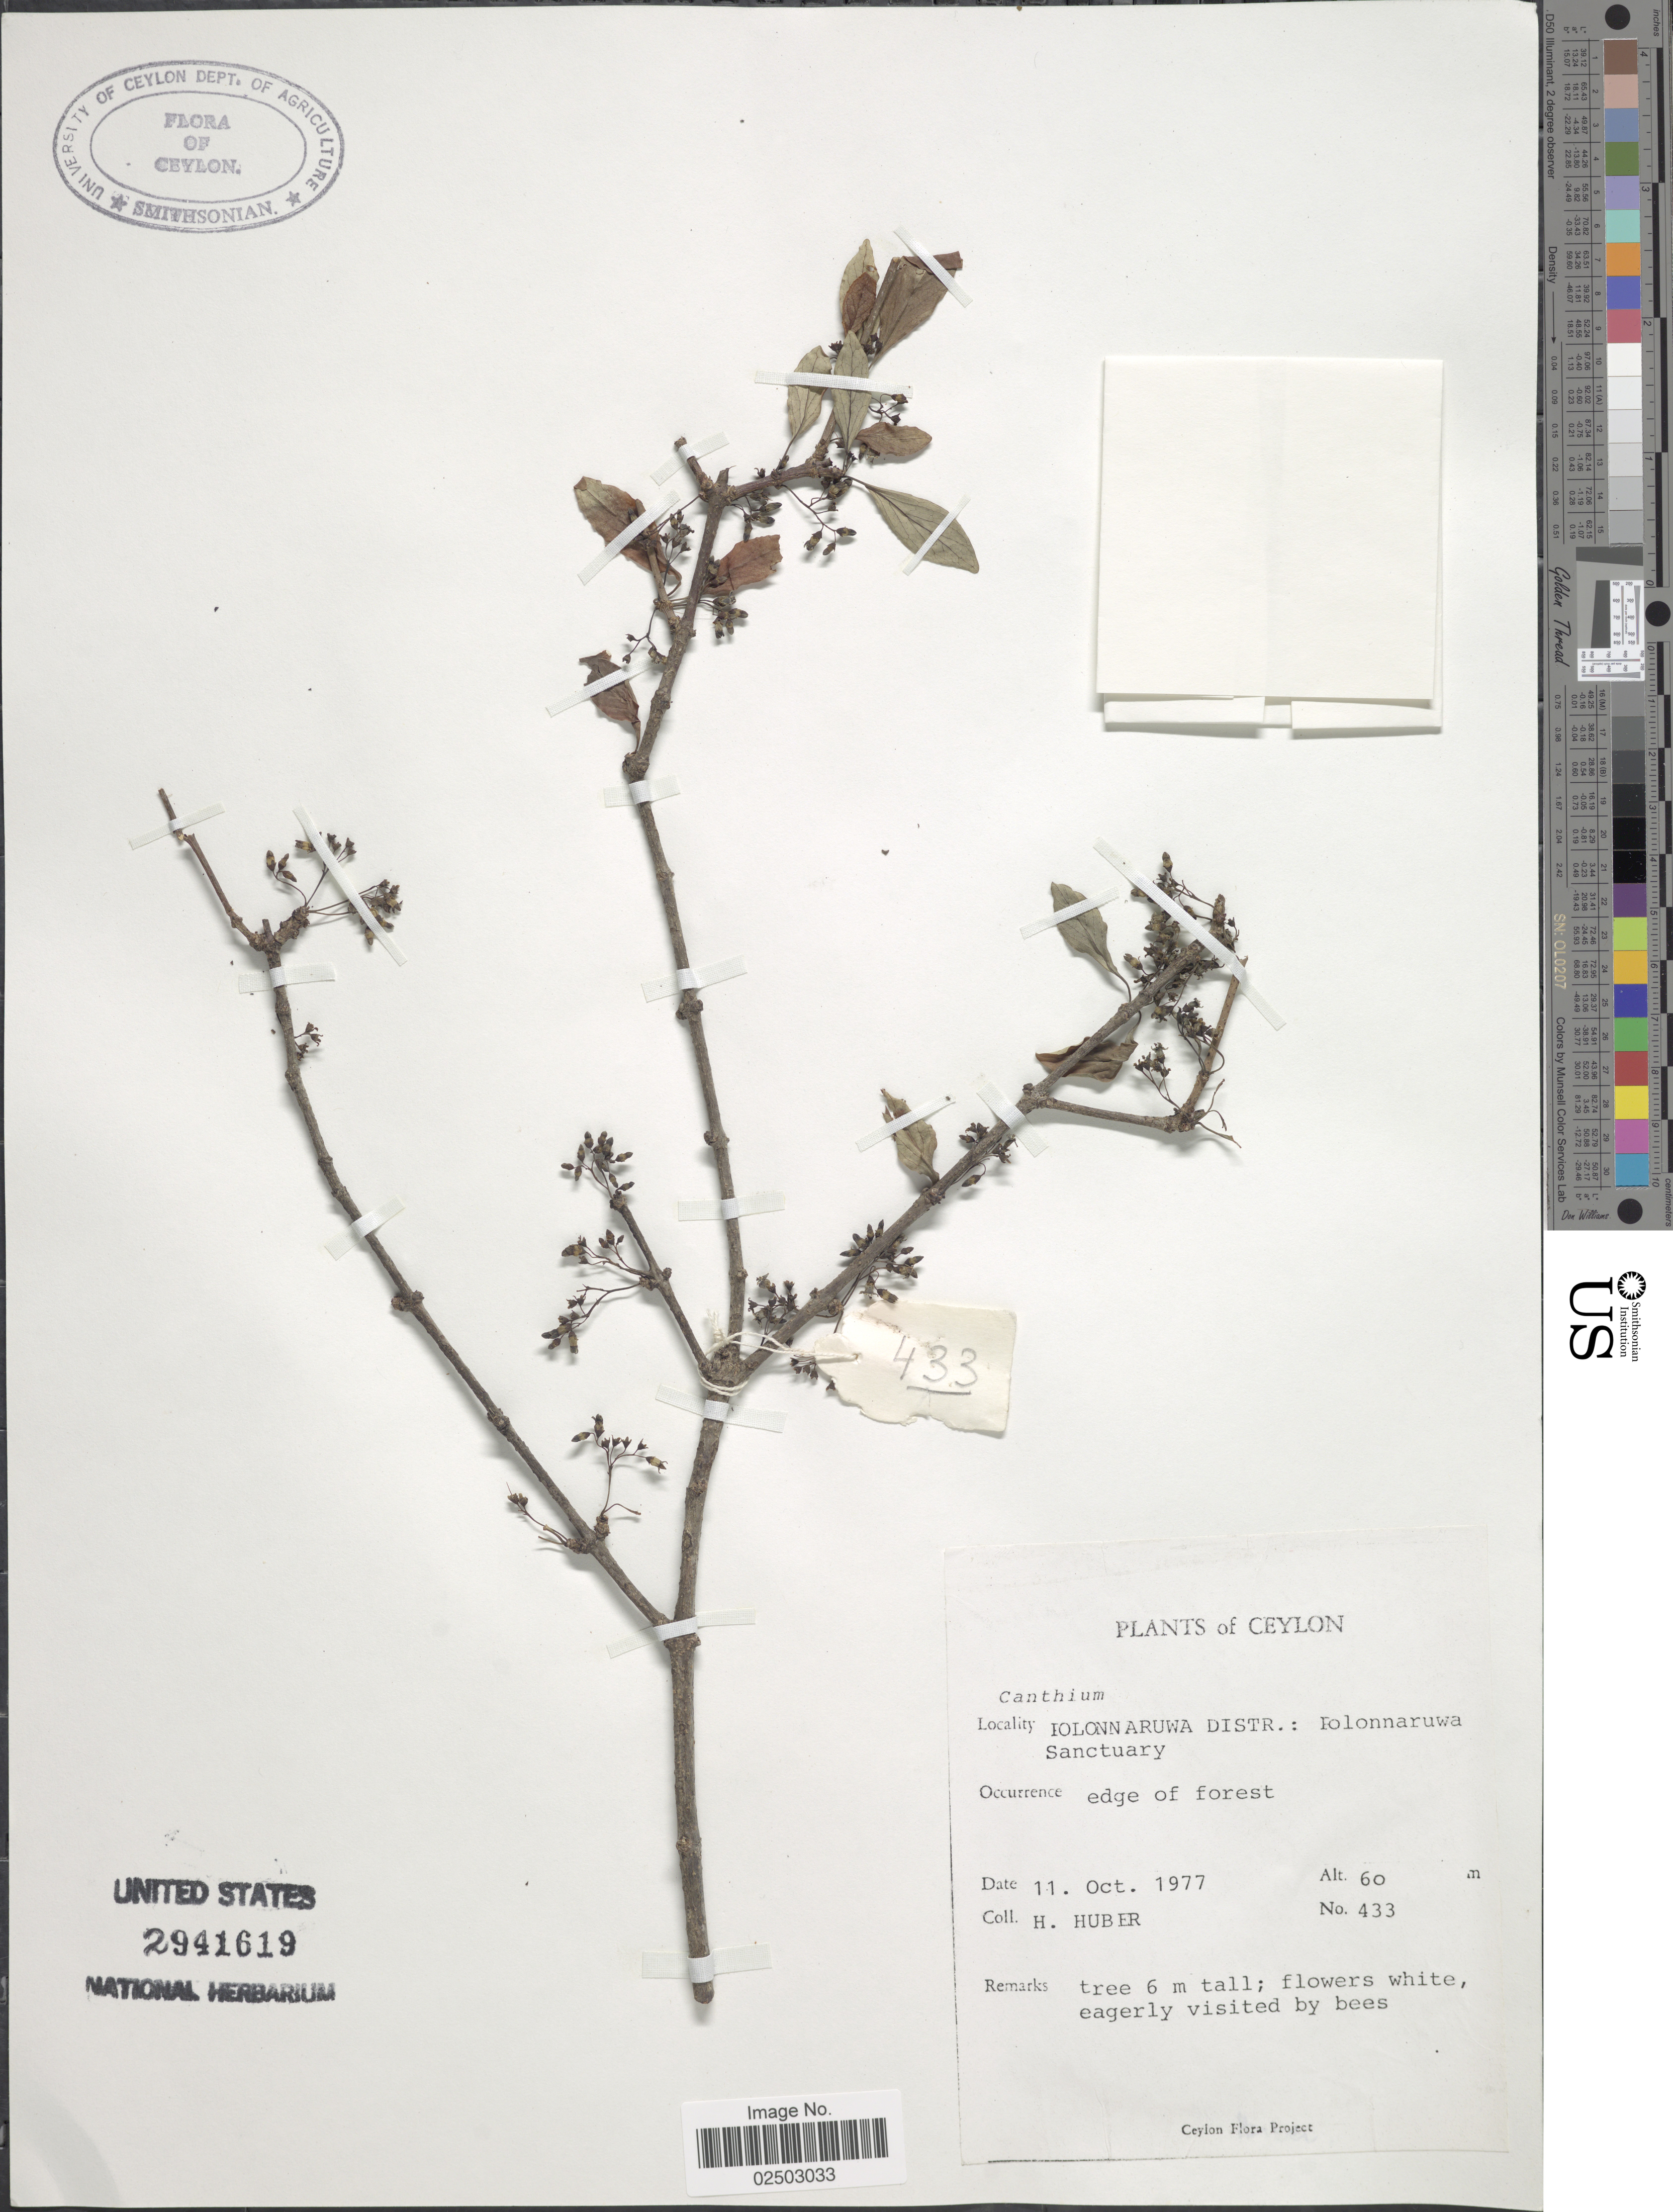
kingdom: Plantae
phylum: Tracheophyta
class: Magnoliopsida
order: Gentianales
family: Rubiaceae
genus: Bridsonia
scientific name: Bridsonia chamaedendrum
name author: (Kuntze) Verstraete & A.E. van Wyk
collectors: H. Huber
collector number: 433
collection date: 1977-10-11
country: Sri Lanka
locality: Ceylon, Polonnaruwa Distr.; Polonnaruwa Sactuary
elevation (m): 60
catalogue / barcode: US 2941619